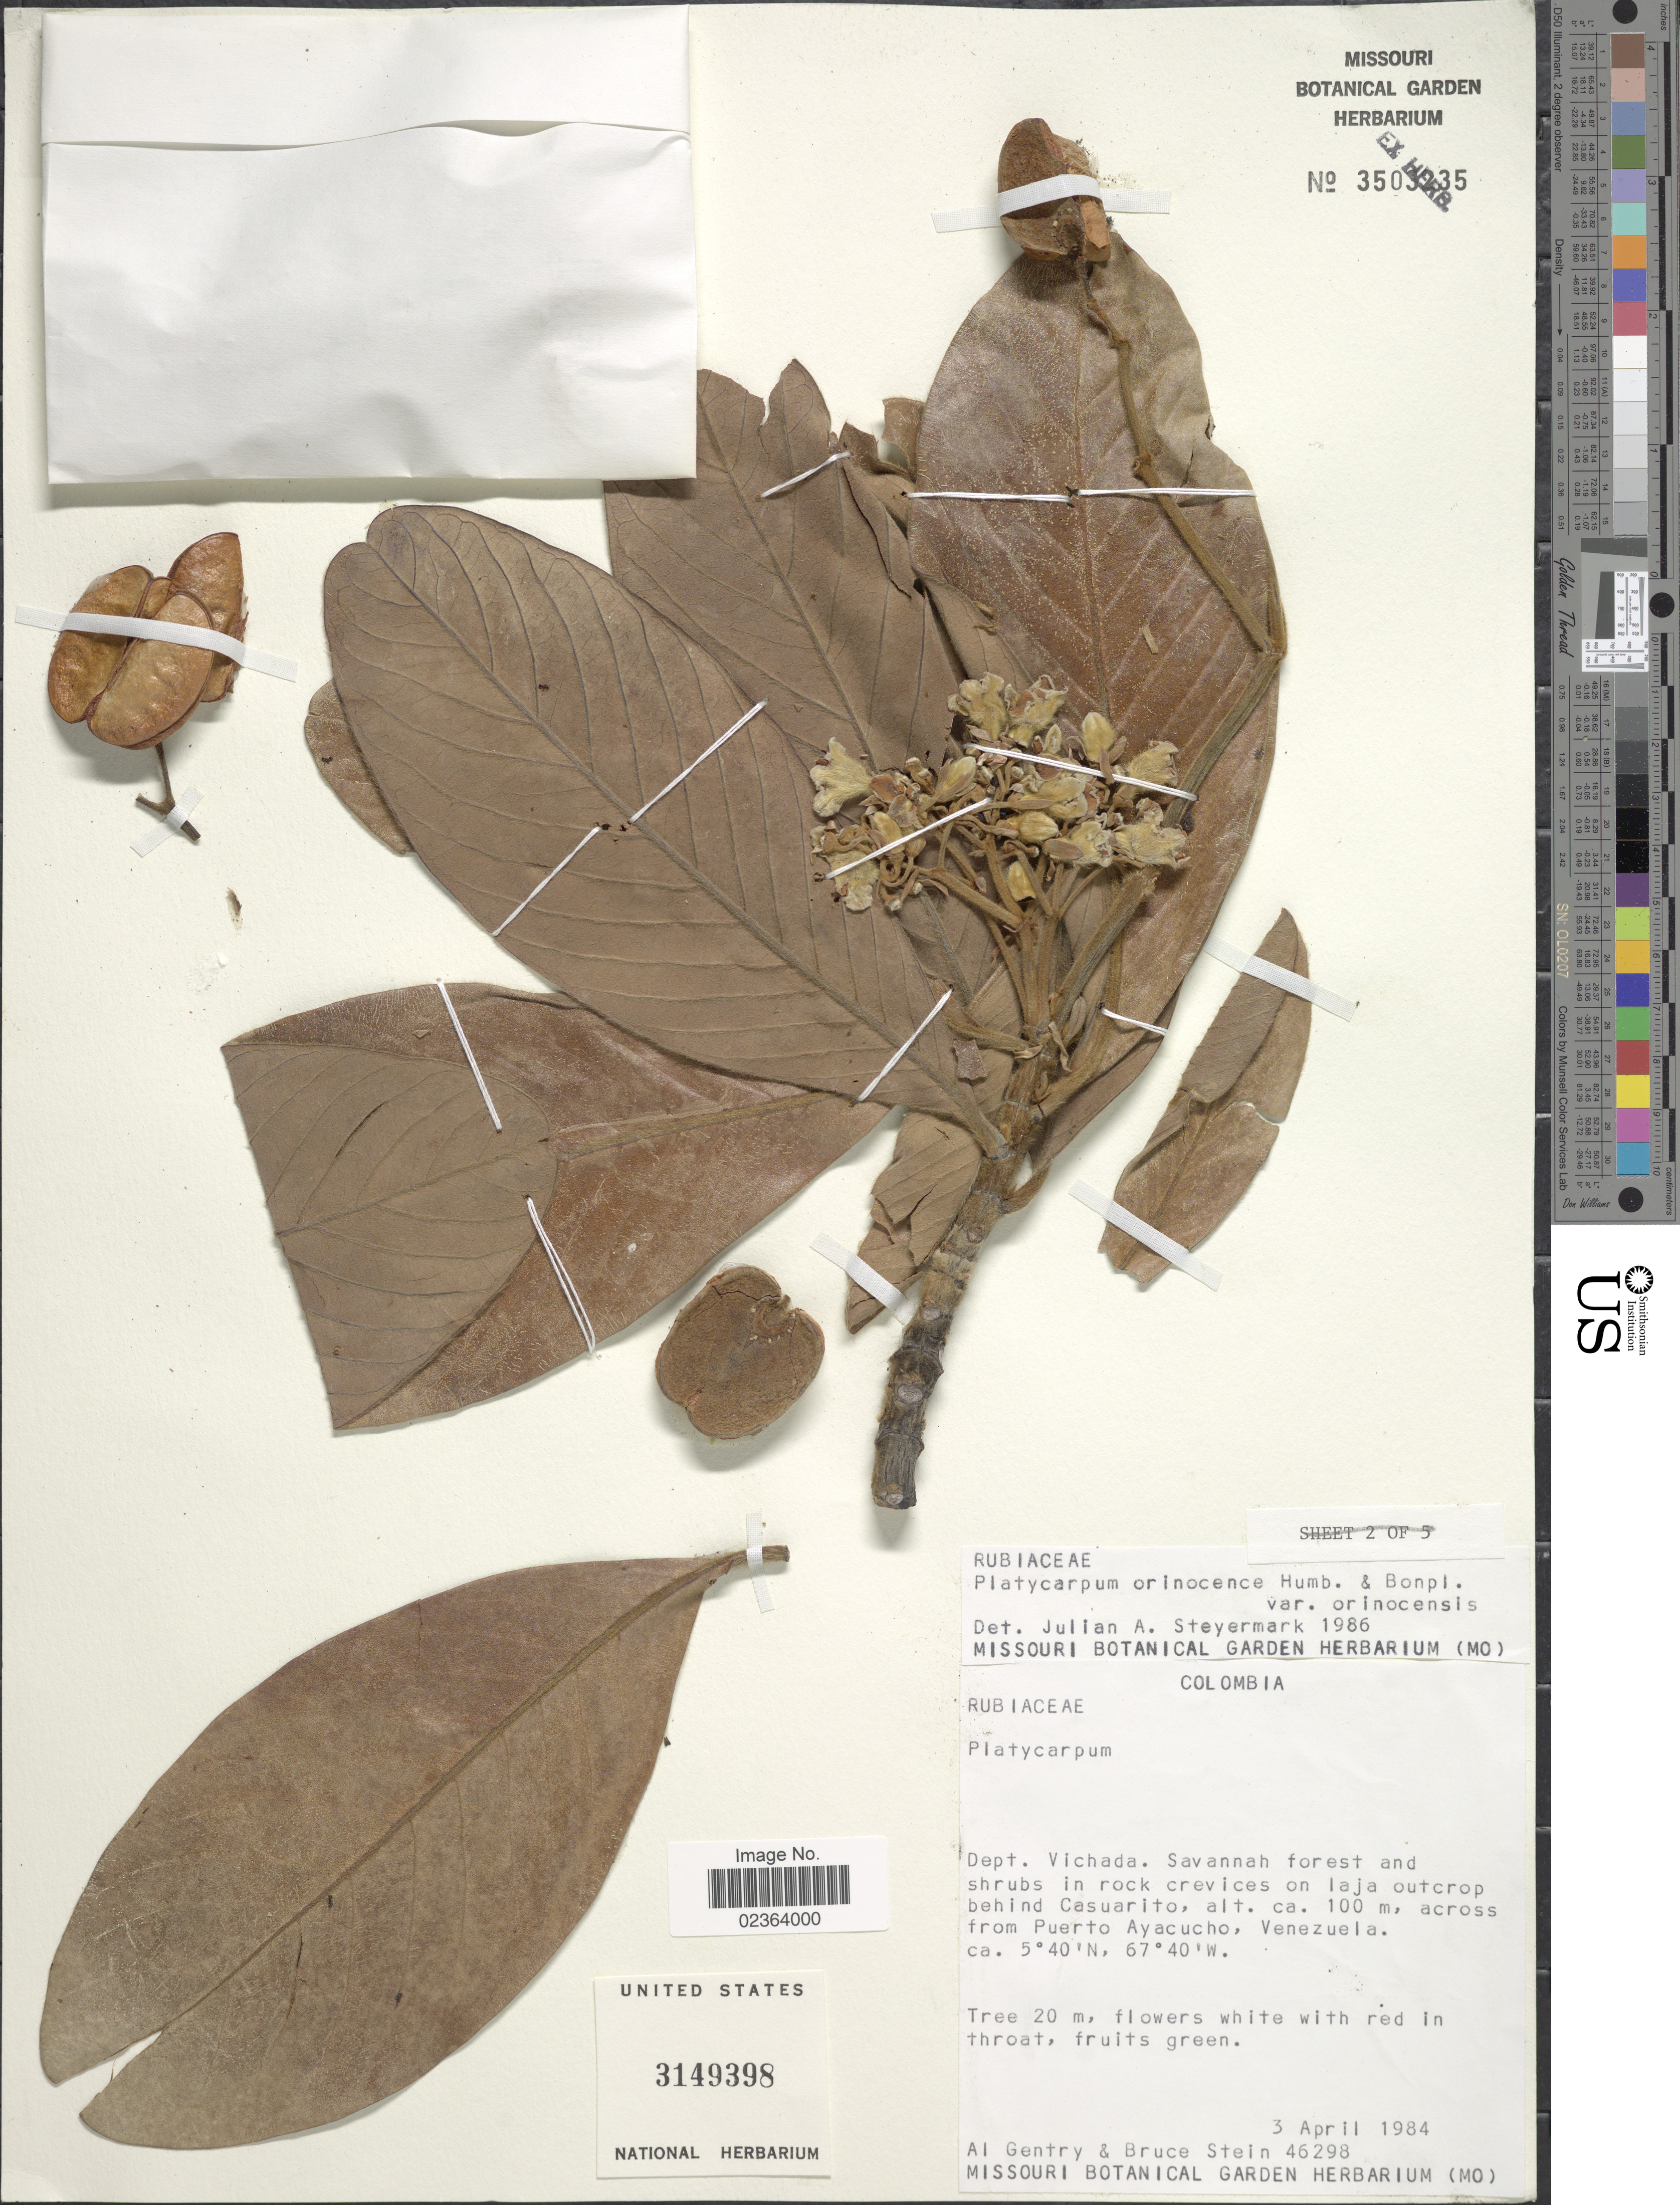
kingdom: Plantae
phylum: Tracheophyta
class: Magnoliopsida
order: Gentianales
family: Rubiaceae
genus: Platycarpum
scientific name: Platycarpum orinocense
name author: Bonpl.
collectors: A. H. Gentry & B. A. Stein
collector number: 46298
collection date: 1984-04-03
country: Colombia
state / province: Vichada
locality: Dept. Vichada, Savannah forest and shrubs in rock crevices on laja outcrop behind Casuarito, across from Puerto Ayacucho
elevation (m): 100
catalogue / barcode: US 3149398